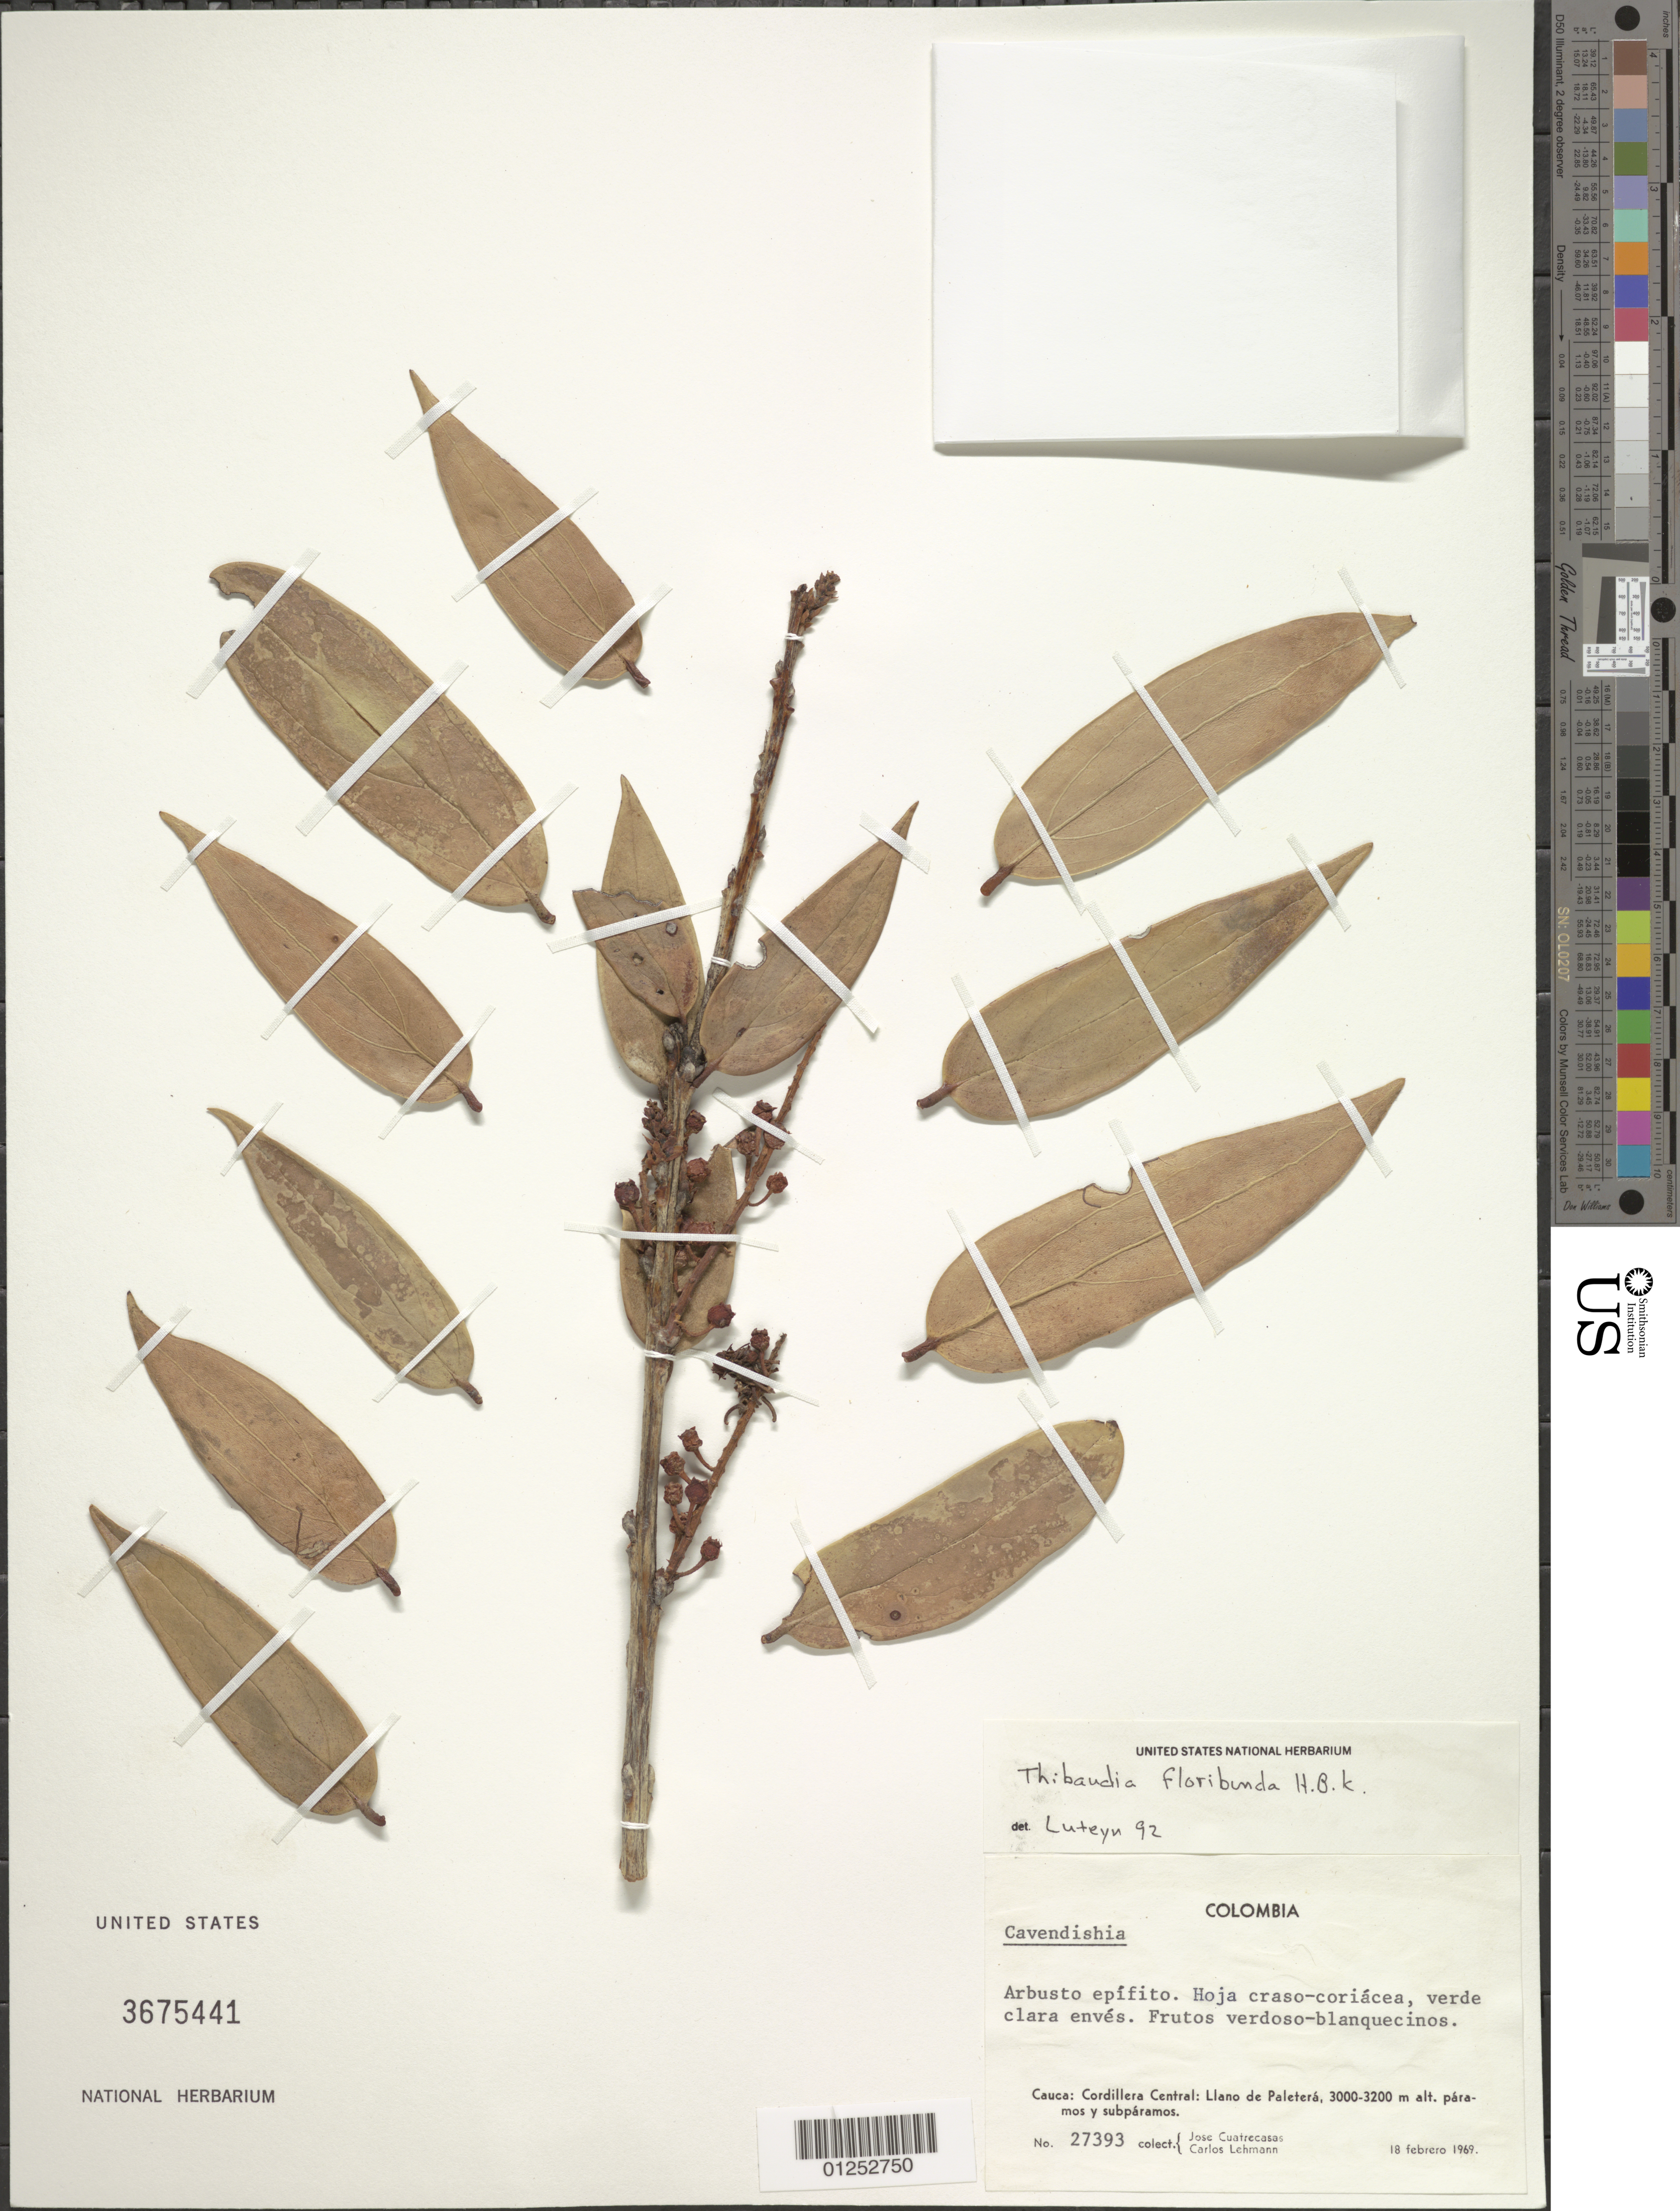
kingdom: Plantae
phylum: Tracheophyta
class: Magnoliopsida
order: Ericales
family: Ericaceae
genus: Thibaudia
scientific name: Thibaudia floribunda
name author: Kunth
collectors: J. Cuatrecasas & C. Lehmann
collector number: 27393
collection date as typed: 18 Feb 1969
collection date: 1969-02-18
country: Colombia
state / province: Cauca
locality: Cordillera Central: Llano de Paletera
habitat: paramos y subparamos.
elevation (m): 3000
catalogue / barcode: US 3675441